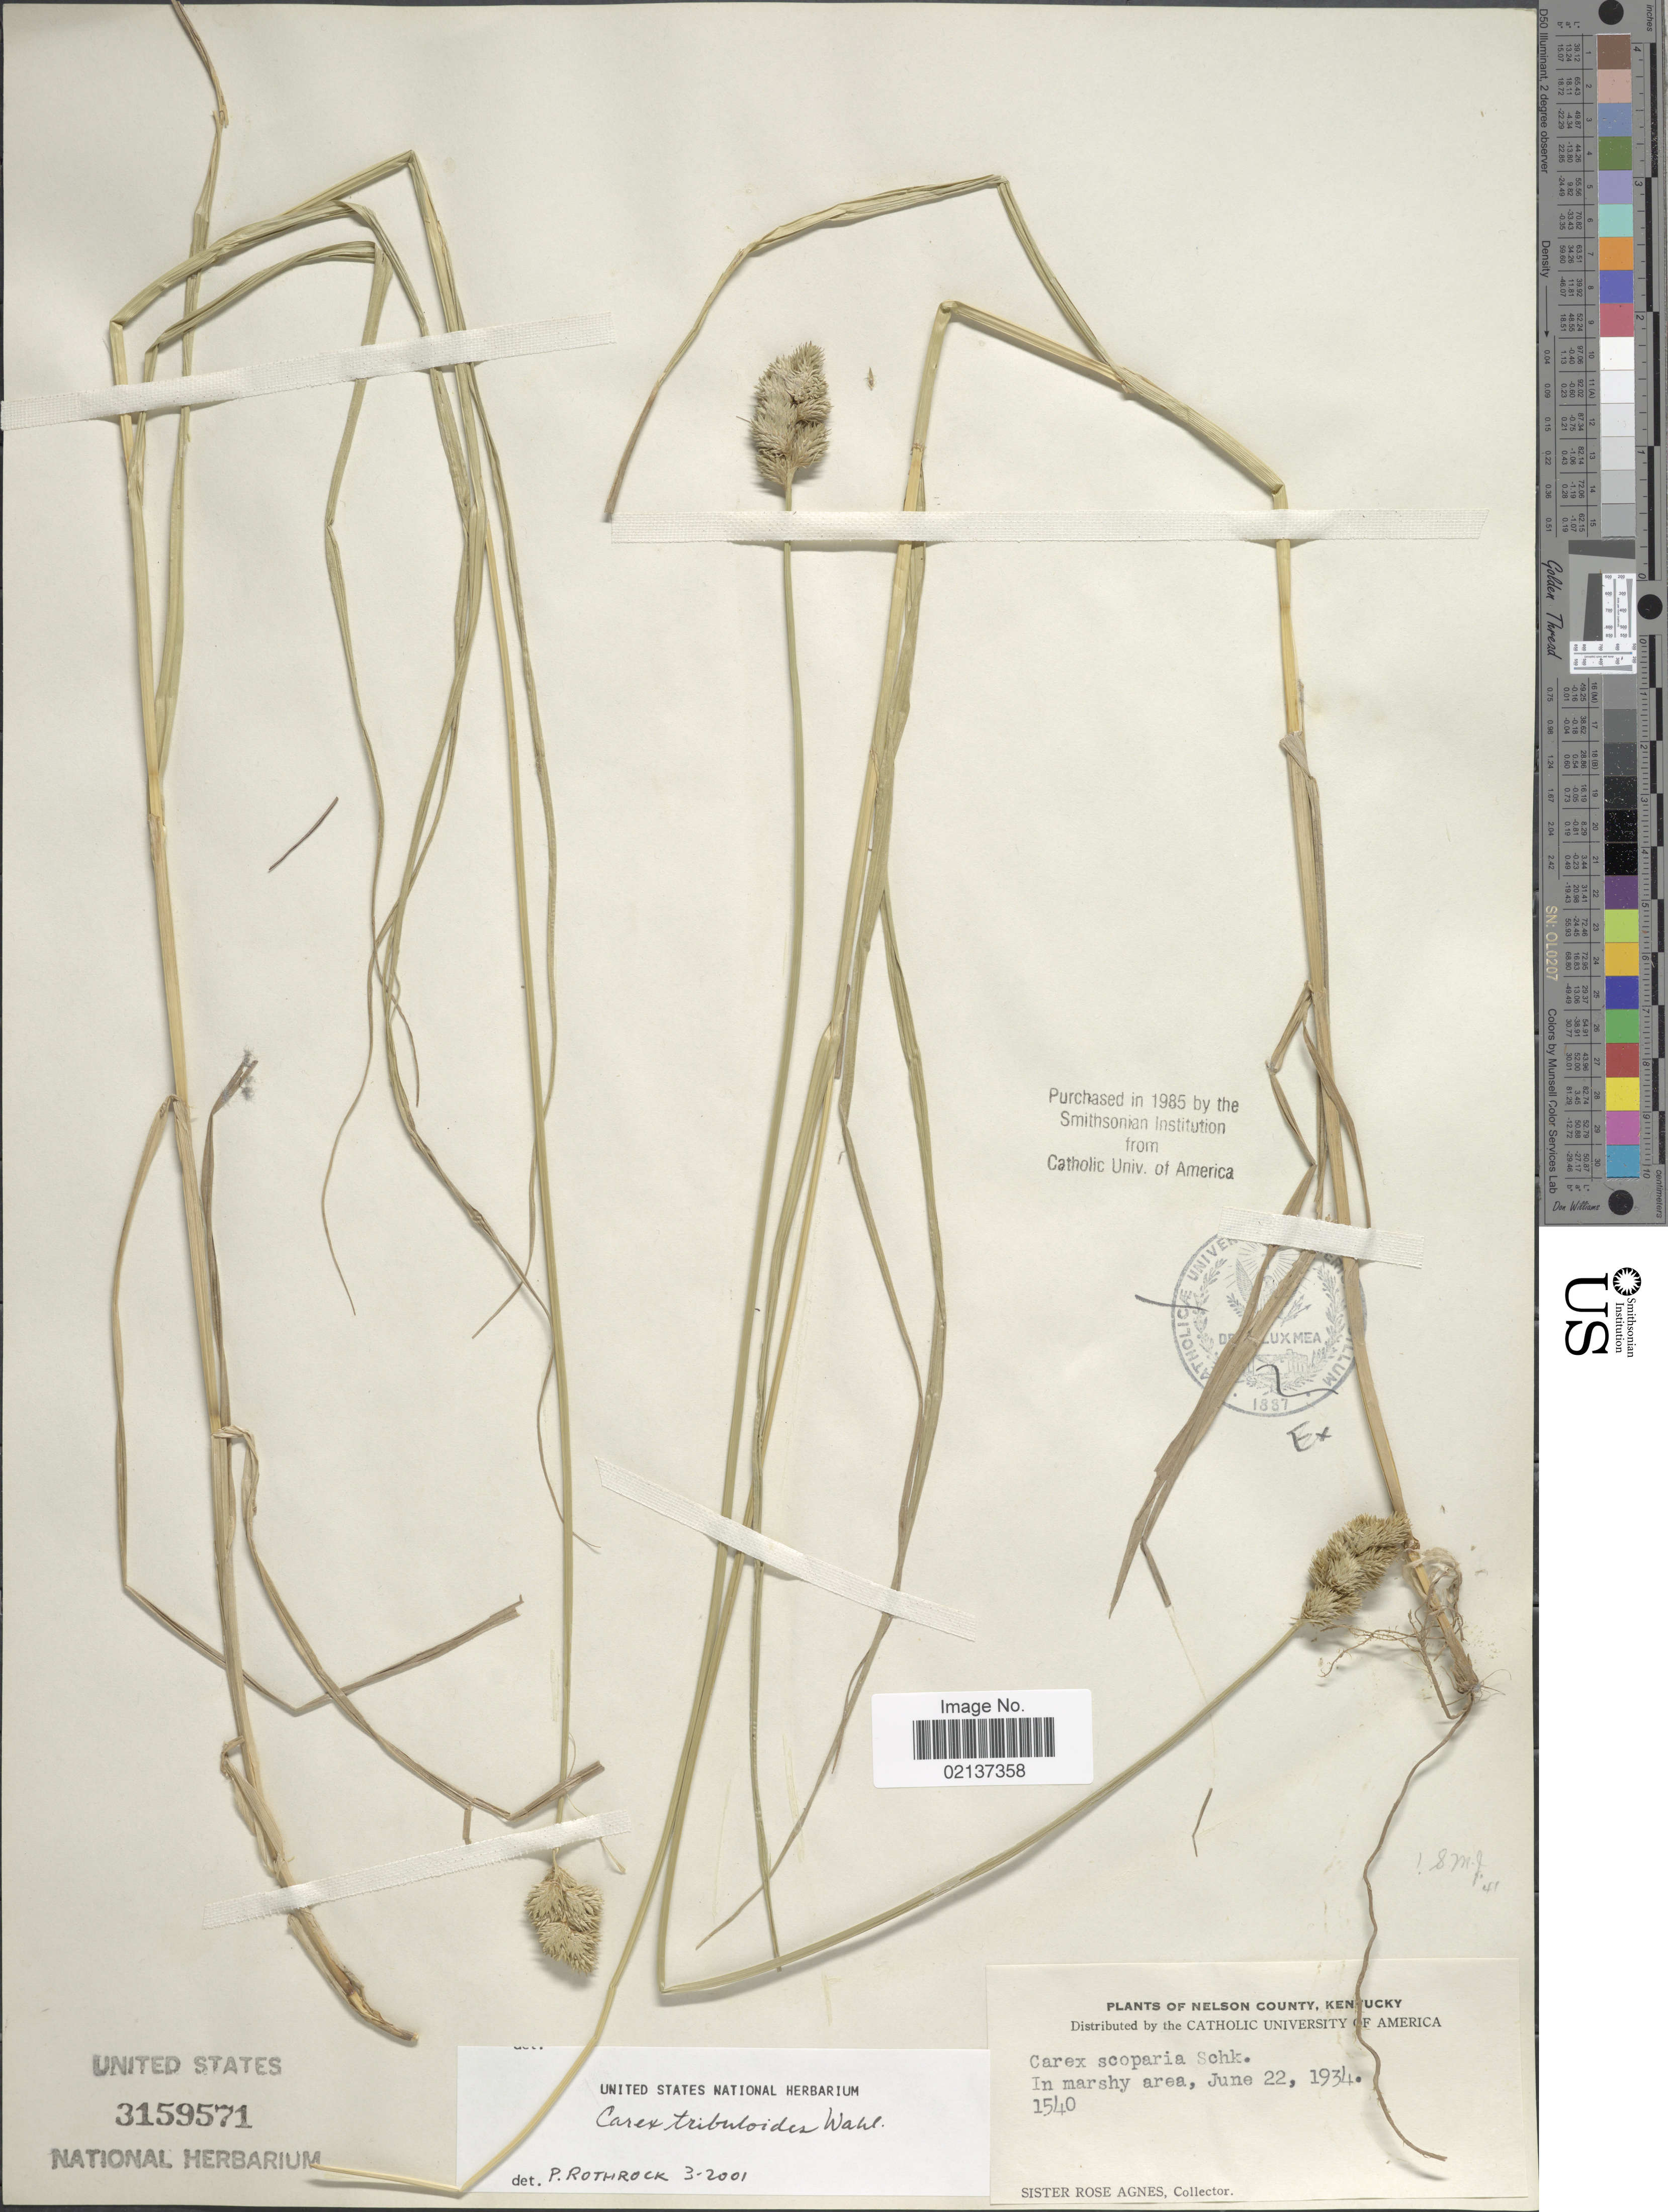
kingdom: Plantae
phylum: Tracheophyta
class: Liliopsida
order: Poales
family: Cyperaceae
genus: Carex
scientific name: Carex tribuloides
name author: Wahlenb.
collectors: Sister Rose Agnes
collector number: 1540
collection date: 1934-06-22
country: United States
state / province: Kentucky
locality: Nelson County, Kentucky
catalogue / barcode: US 3159571